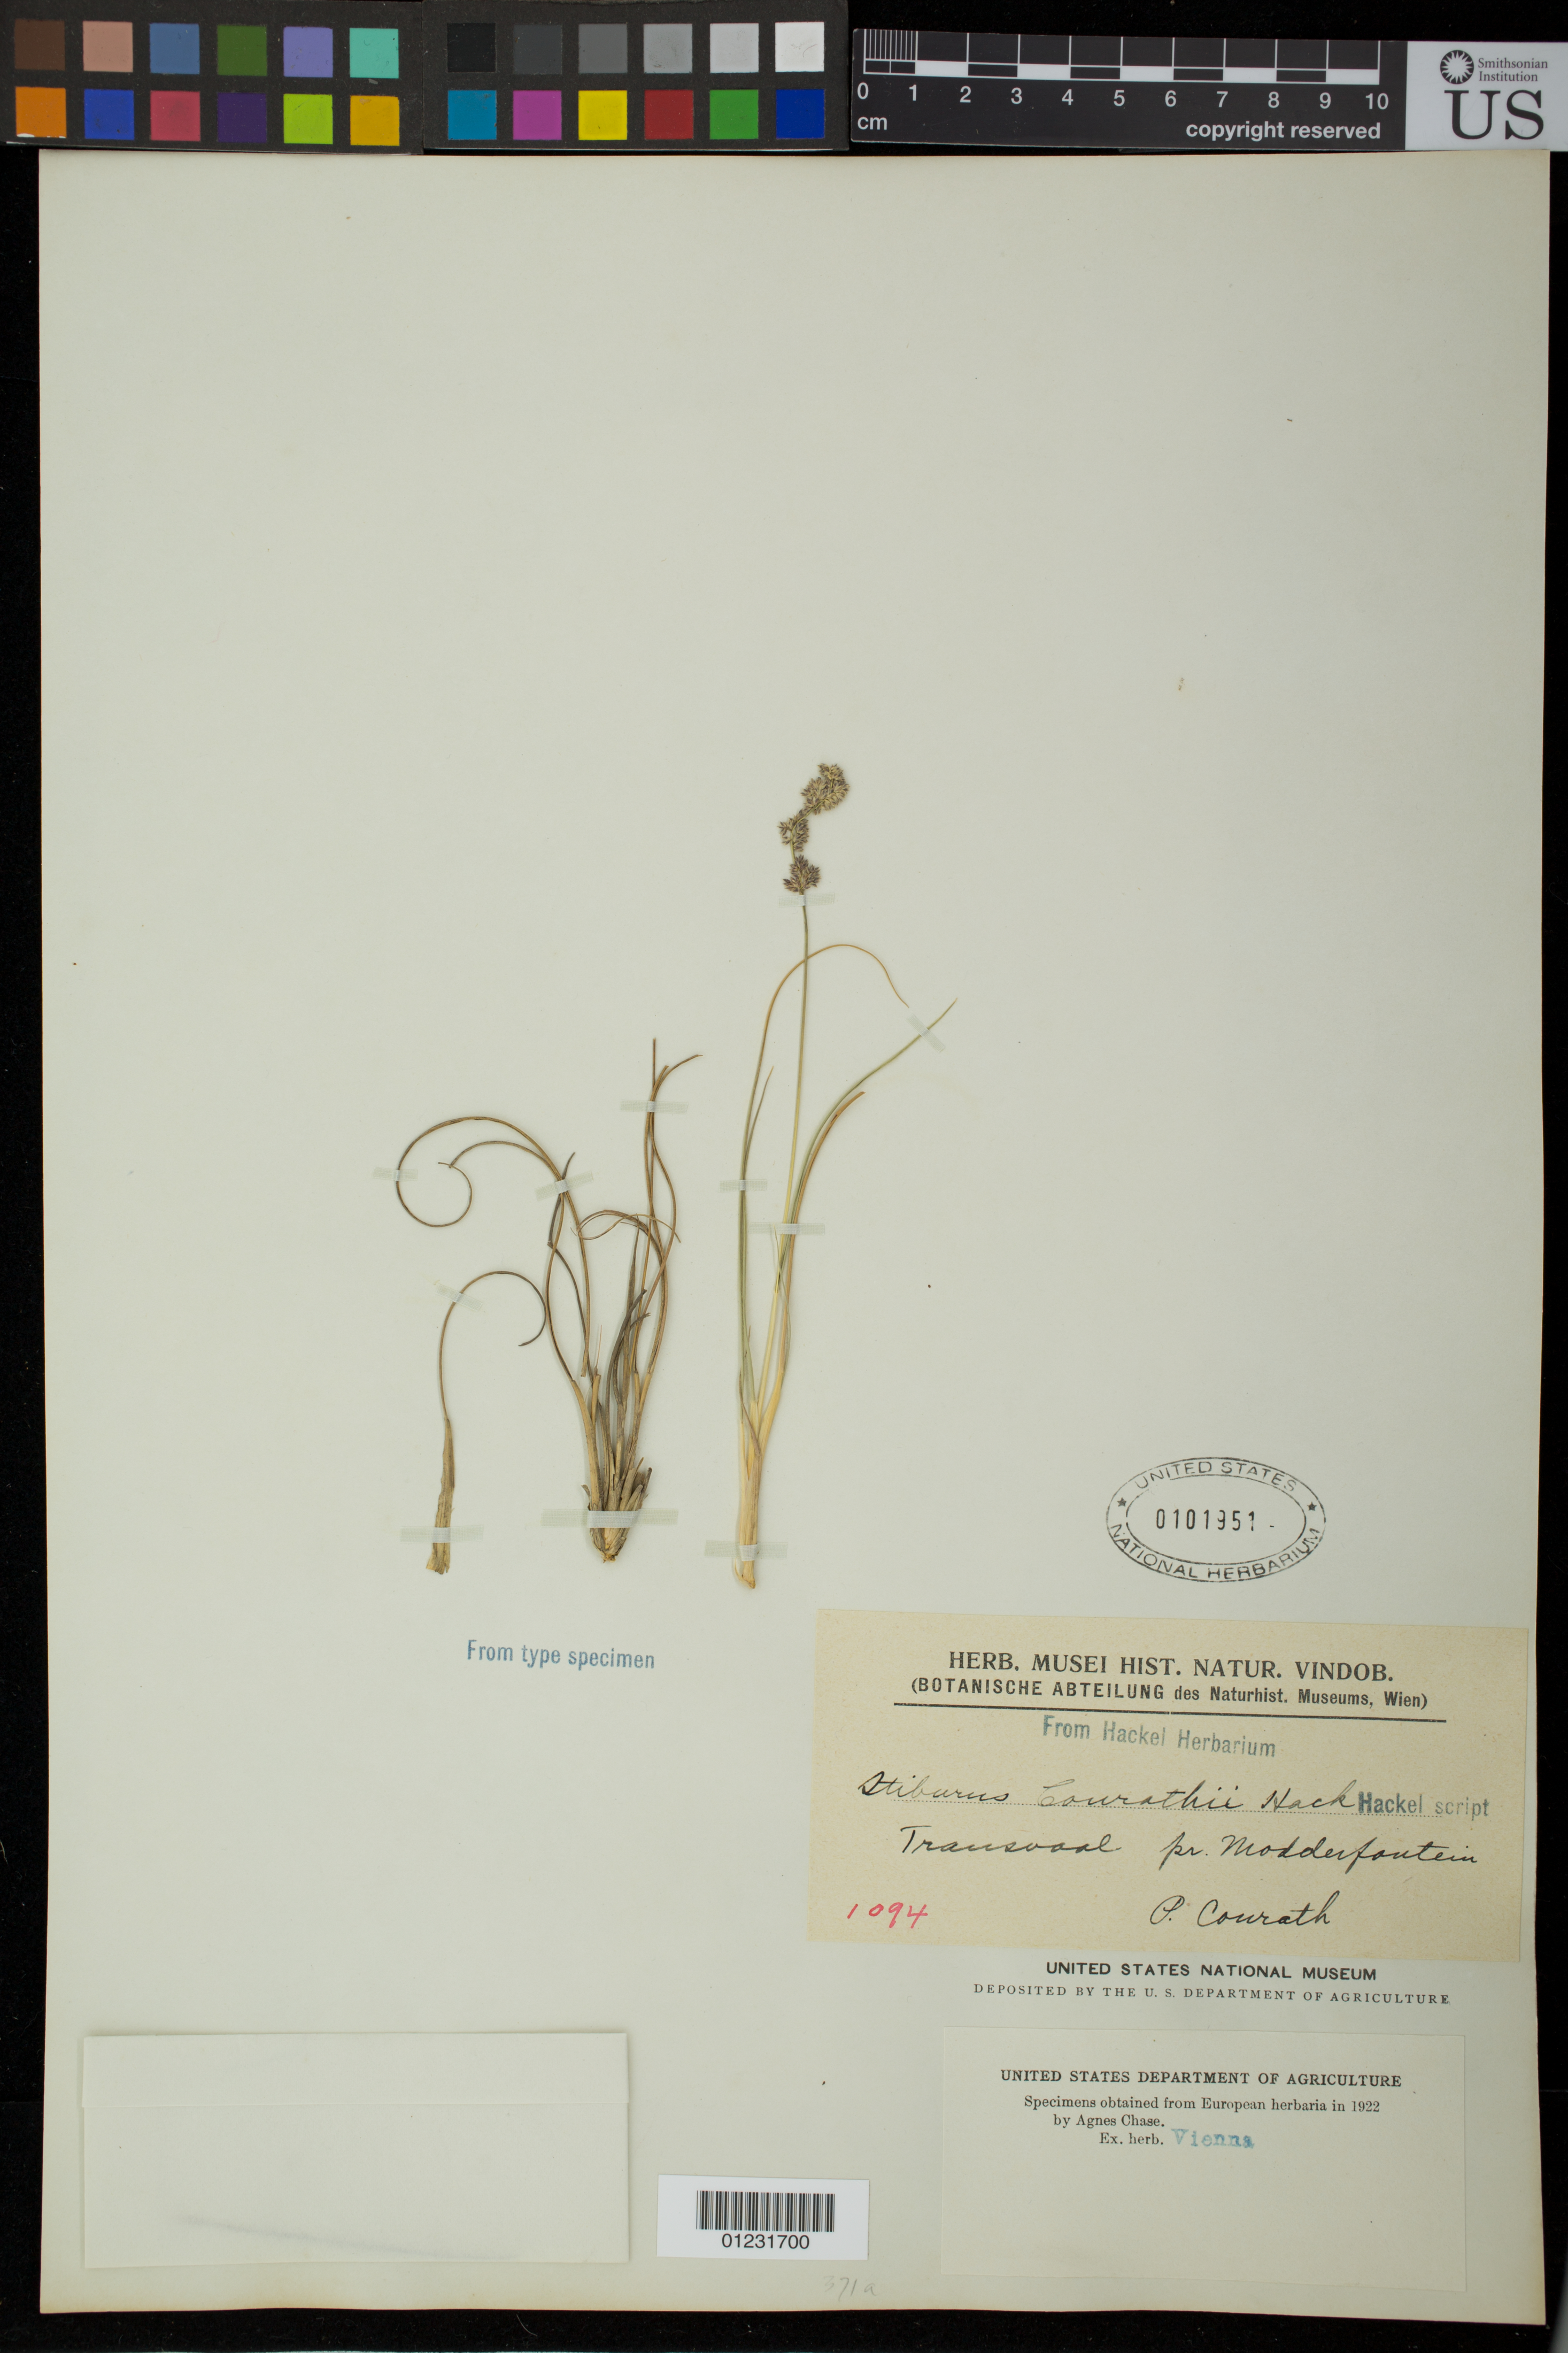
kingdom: Plantae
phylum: Tracheophyta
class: Liliopsida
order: Poales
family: Poaceae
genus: Stiburus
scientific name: Stiburus conrathii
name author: Hack.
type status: Type Collection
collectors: P. Conrath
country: South Africa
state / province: Gauteng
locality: Prope Modderfontein. Transvaal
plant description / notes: Fragmentary material of type specimen ex herb. Vienna.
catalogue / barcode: US 101951